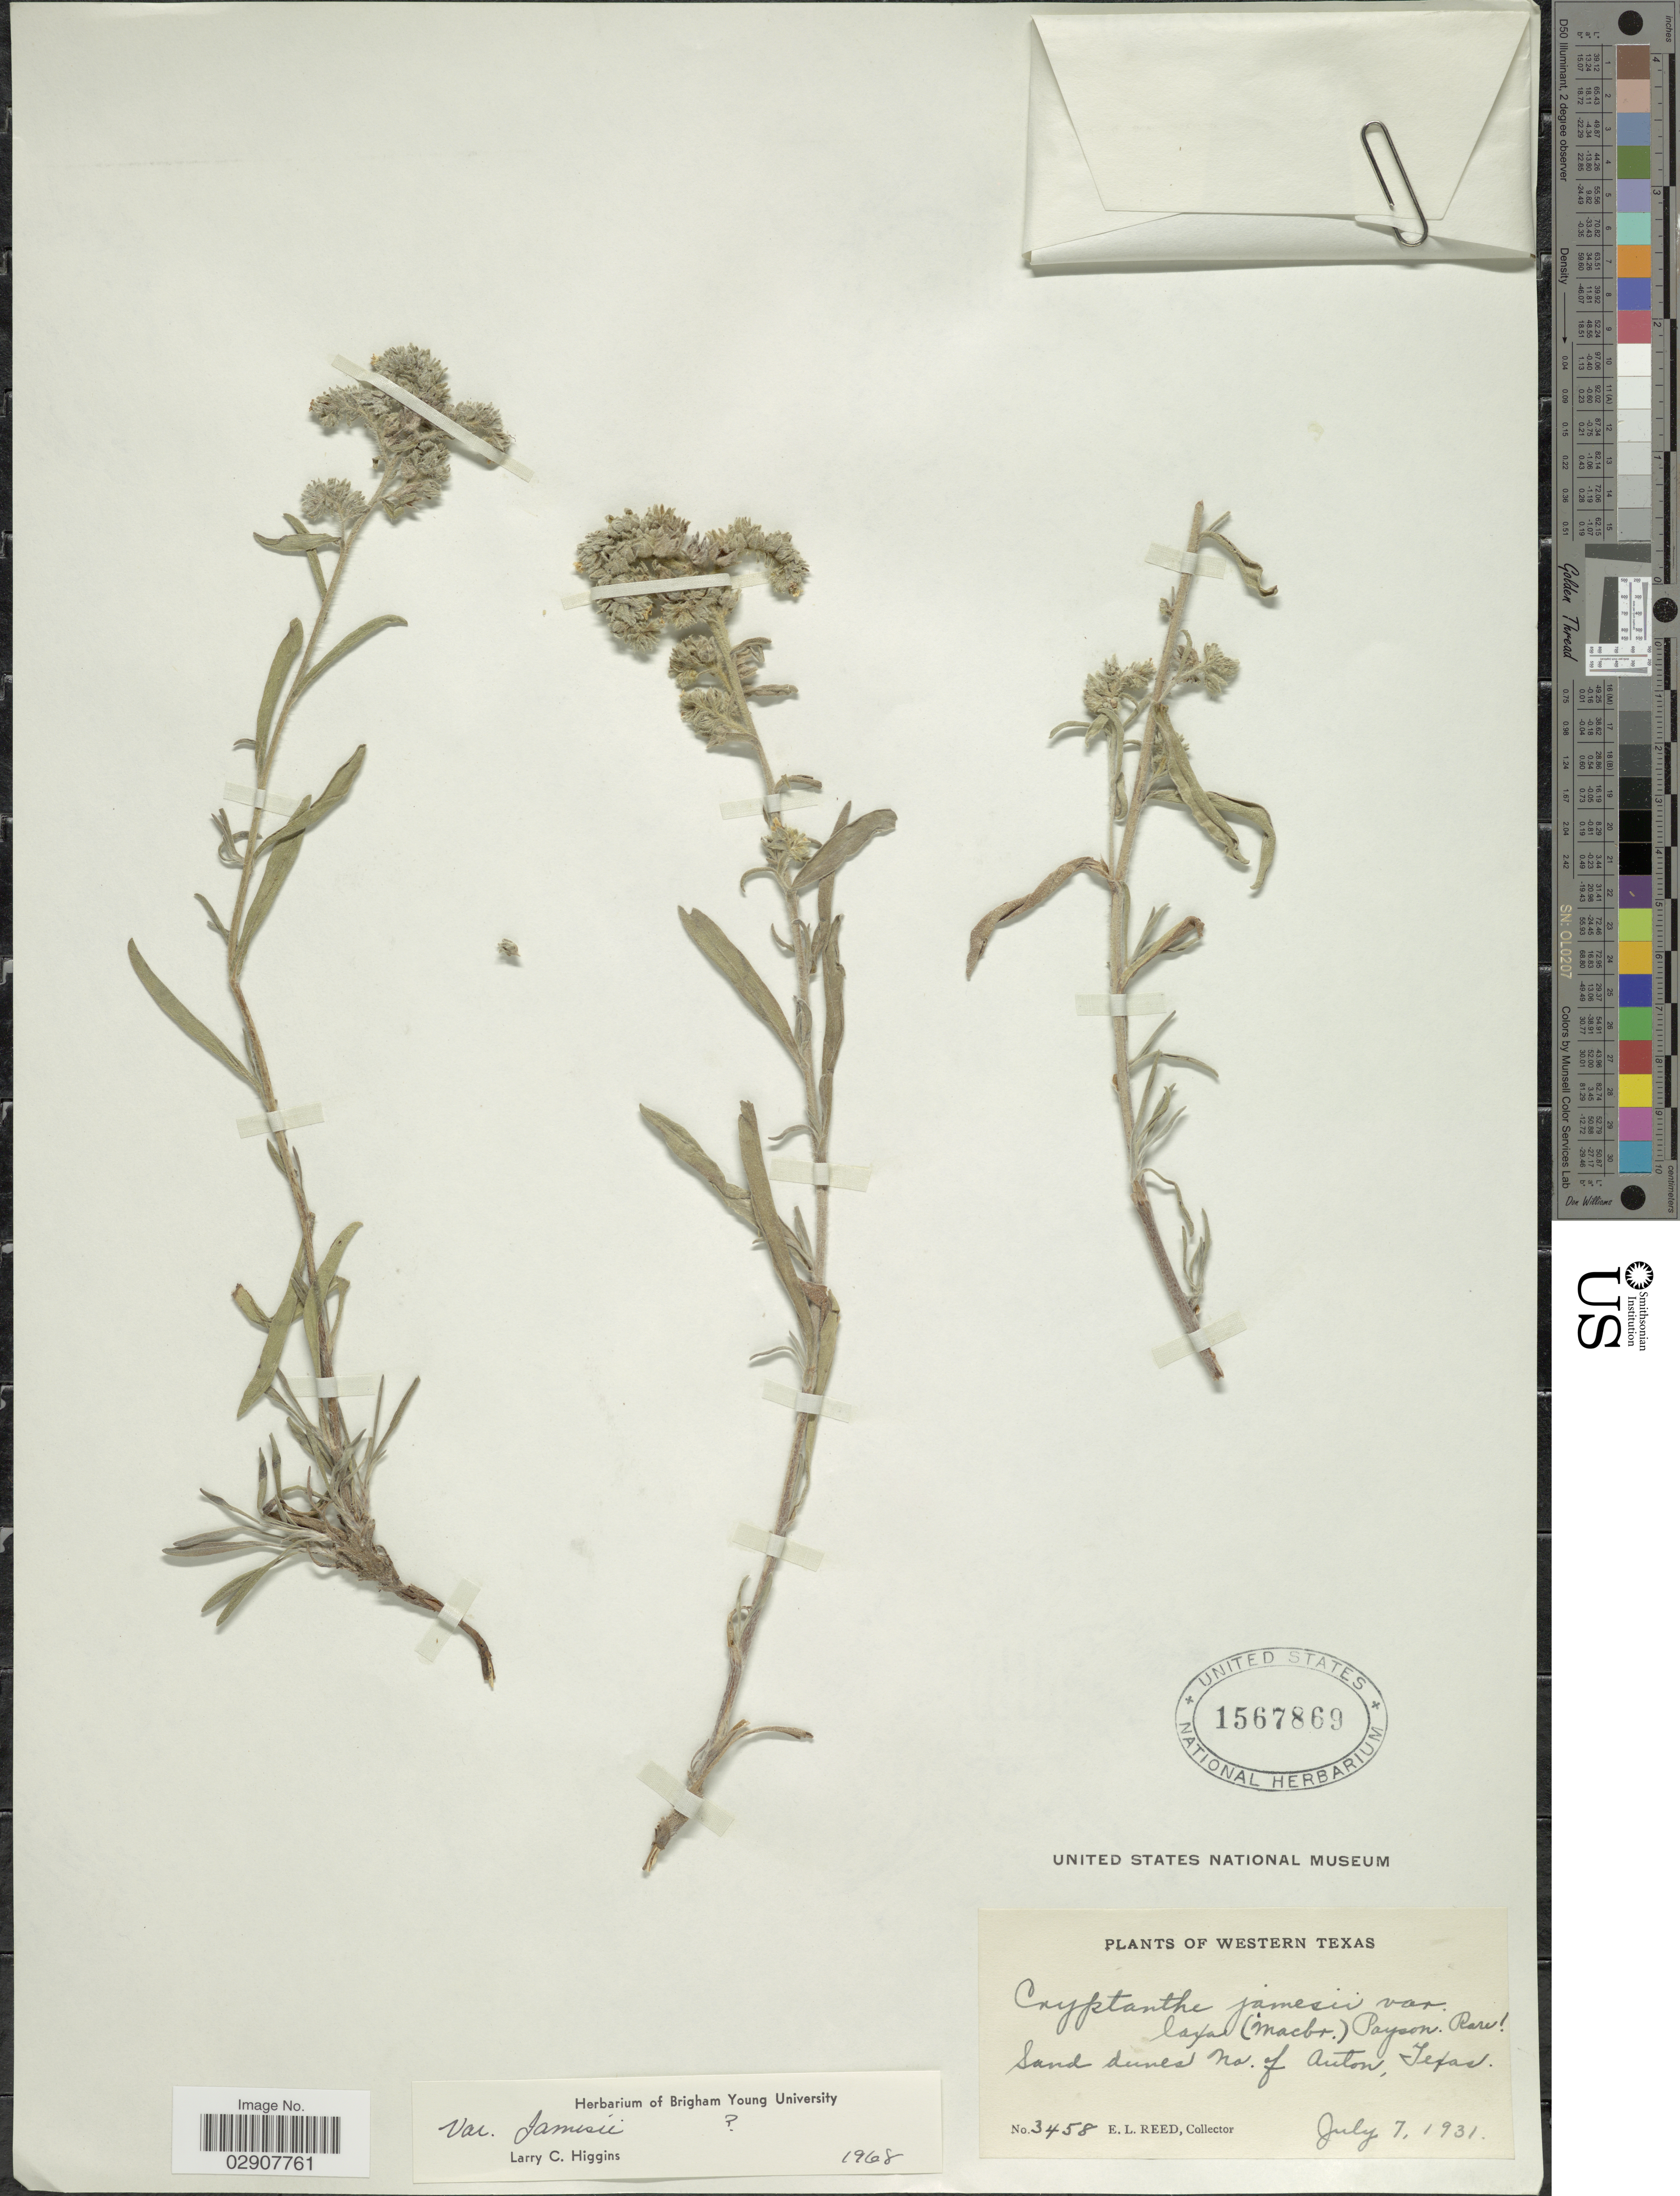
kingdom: Plantae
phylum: Tracheophyta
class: Magnoliopsida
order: Boraginales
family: Boraginaceae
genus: Cryptantha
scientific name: Cryptantha jamesii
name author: (Torr.) Payson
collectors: E. Reed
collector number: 3458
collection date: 1931-07-07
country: United States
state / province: Texas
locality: Sand dunes No. of Auton, Texas. Western Texas.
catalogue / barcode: US 1567869